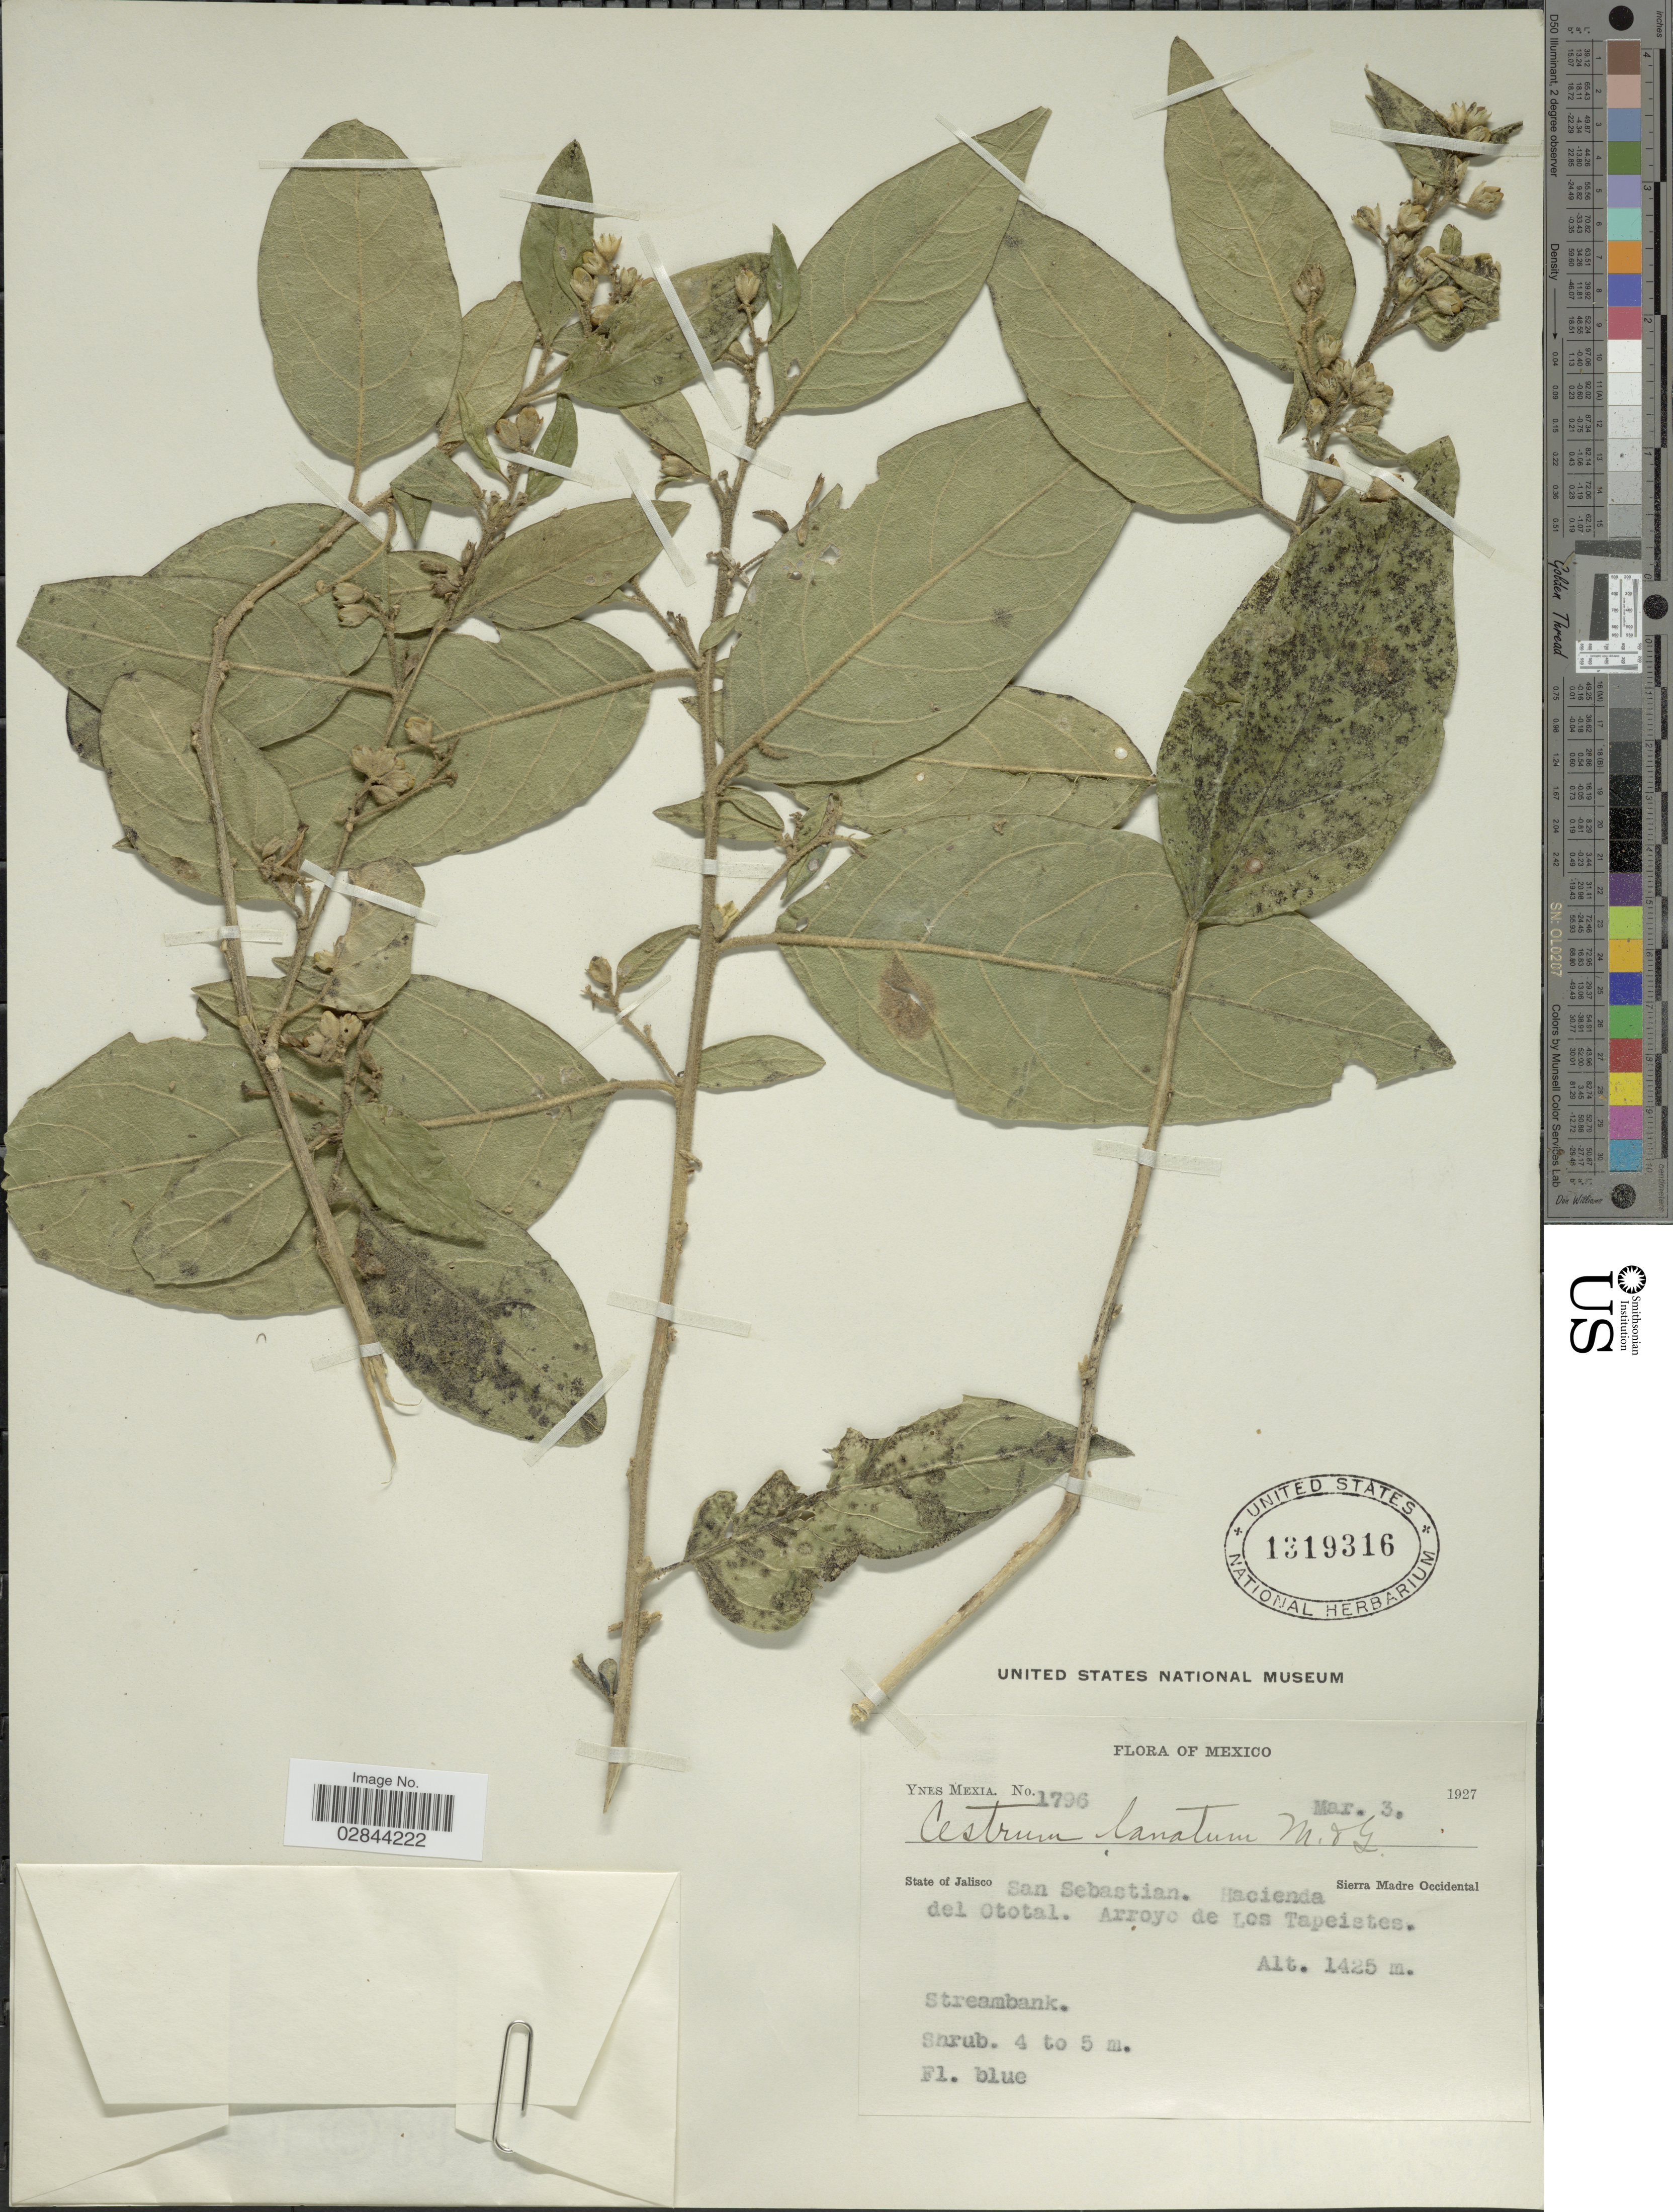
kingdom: Plantae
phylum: Tracheophyta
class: Magnoliopsida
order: Solanales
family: Solanaceae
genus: Cestrum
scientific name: Cestrum tomentosum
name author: L. f.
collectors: Y. Mexia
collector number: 1796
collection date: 1927-03-03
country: Mexico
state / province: Jalisco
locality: San Sebastian, Sierra Madre Occidental, Hacienda del Ototal, Arroyo de Los Tapeistes.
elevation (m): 1425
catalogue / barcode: US 1319316